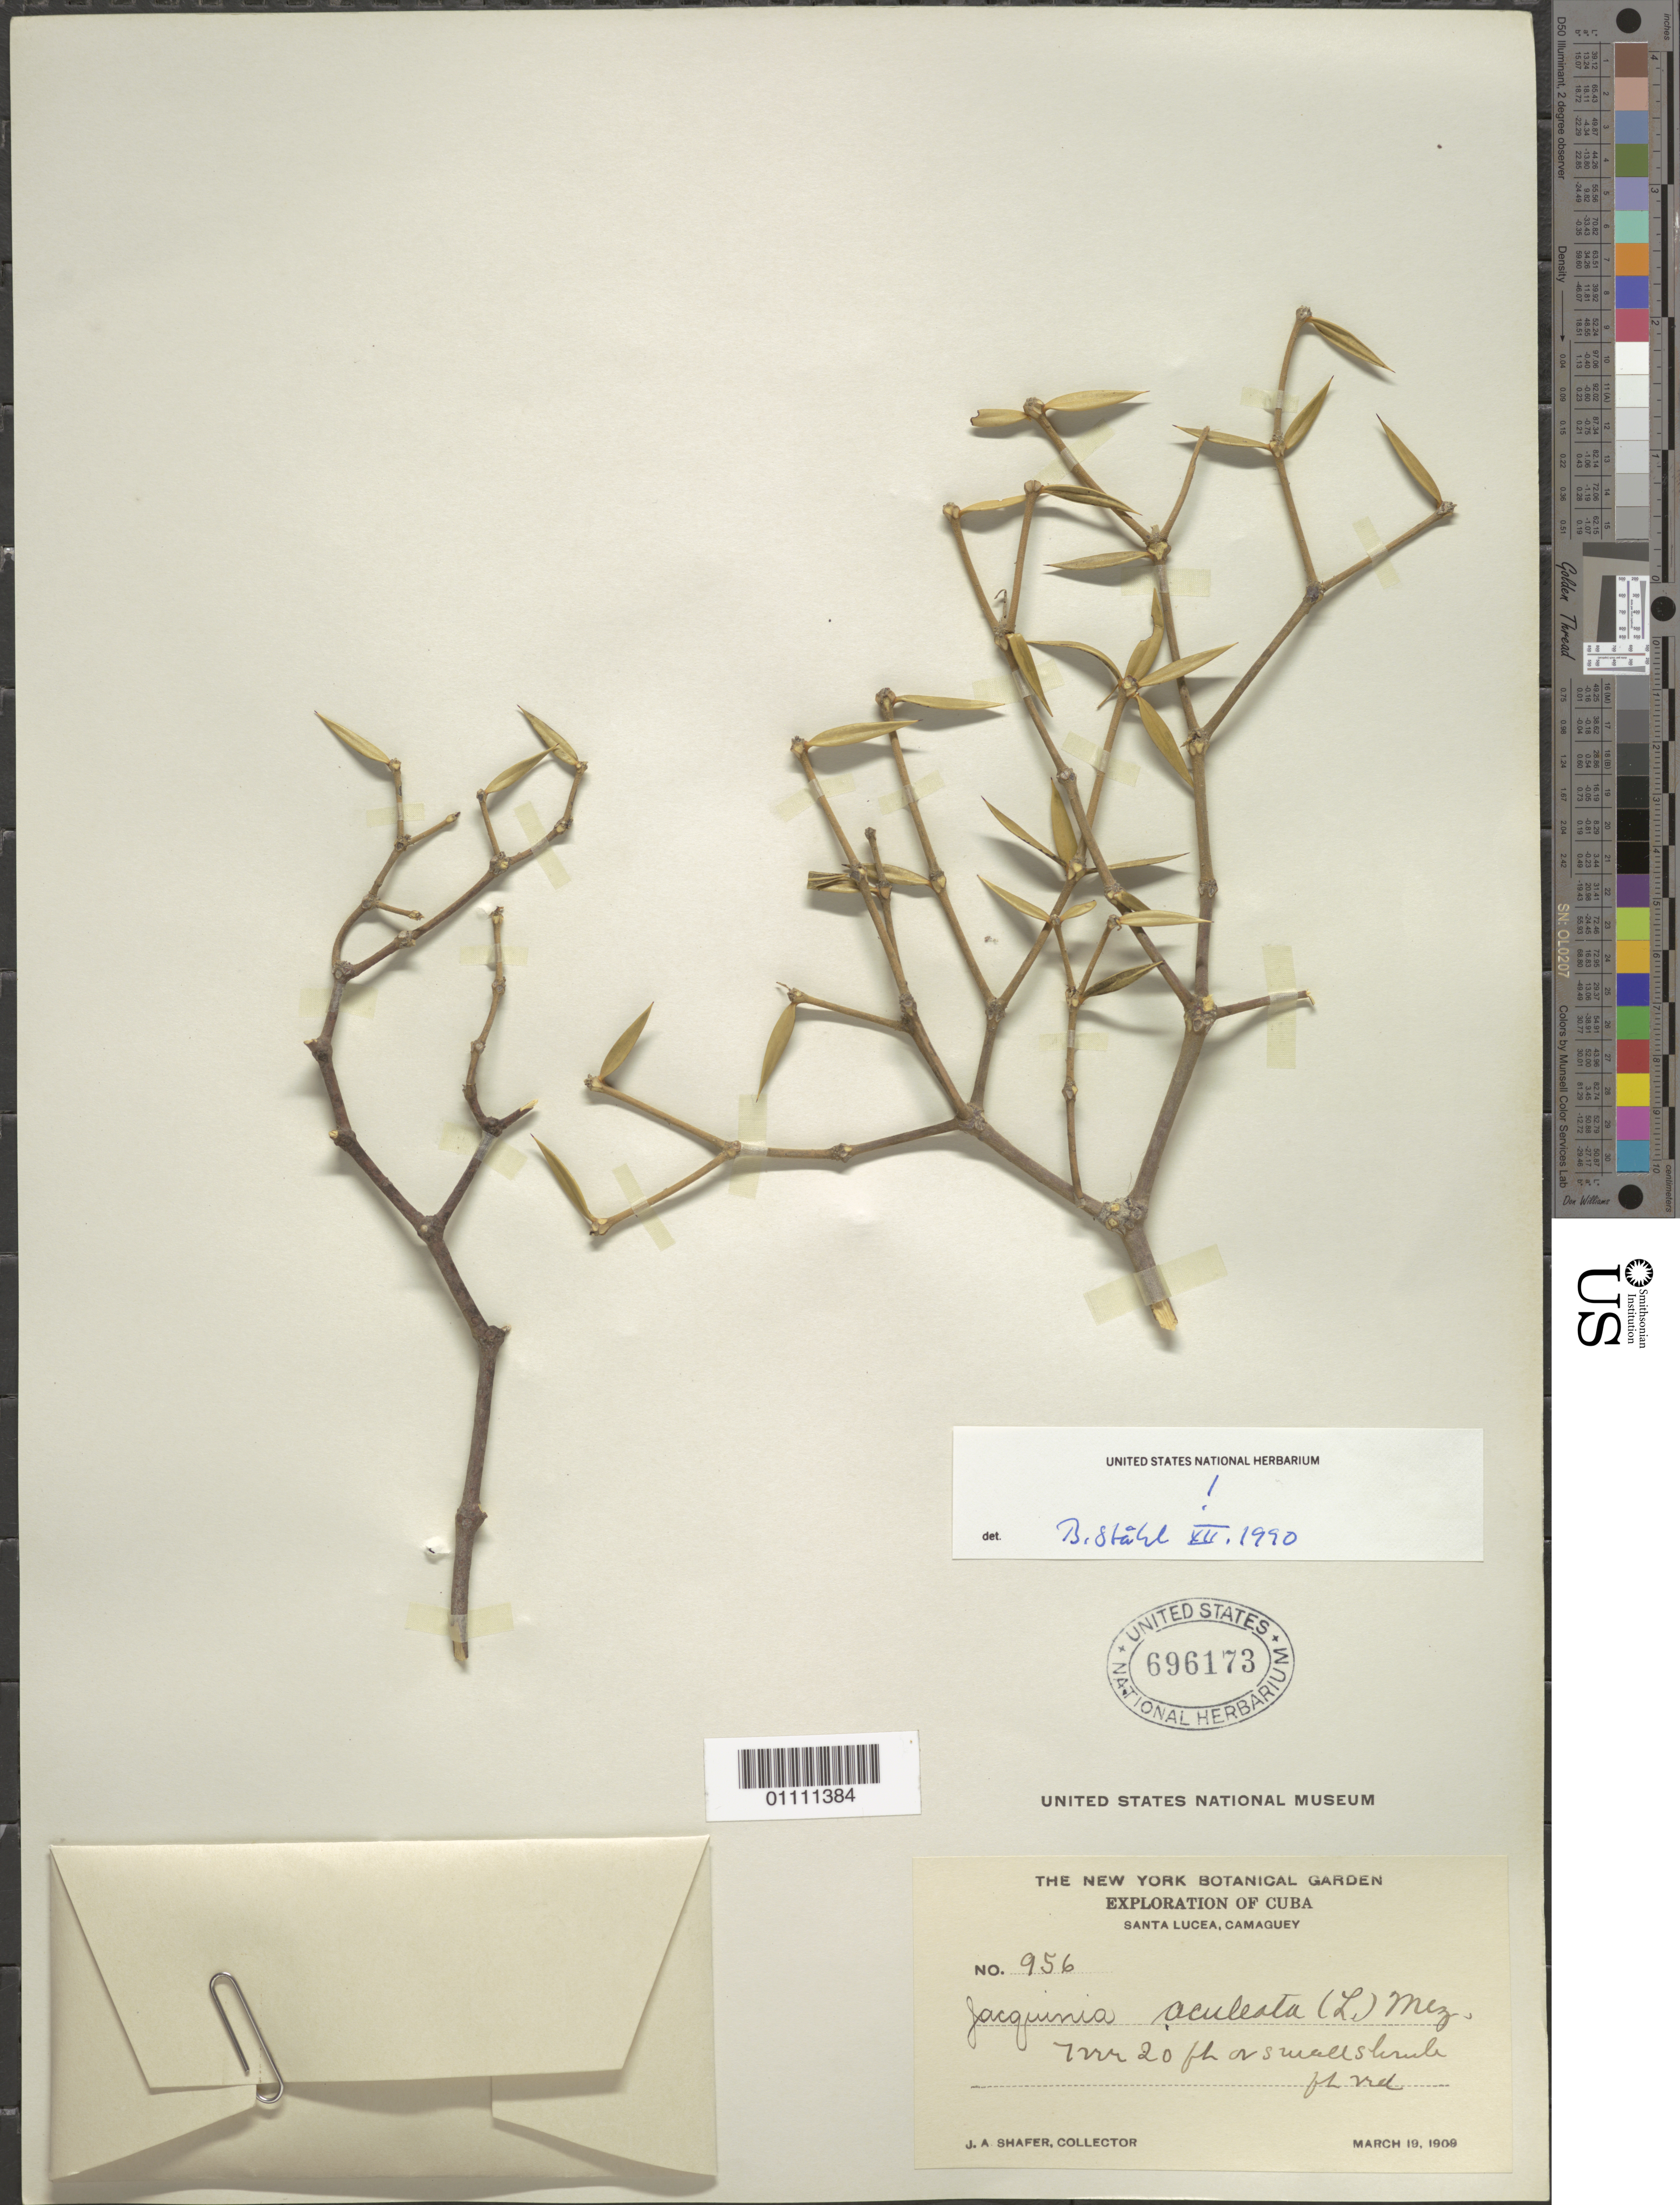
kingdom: Plantae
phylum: Tracheophyta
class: Magnoliopsida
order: Ericales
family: Primulaceae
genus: Jacquinia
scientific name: Jacquinia aculeata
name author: (L.) Mez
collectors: J. A. Shafer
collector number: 956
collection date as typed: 19 Mar 1909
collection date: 1909-03-19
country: Cuba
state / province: Camagüey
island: Cuba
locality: Santa Lucea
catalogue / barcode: US 696173